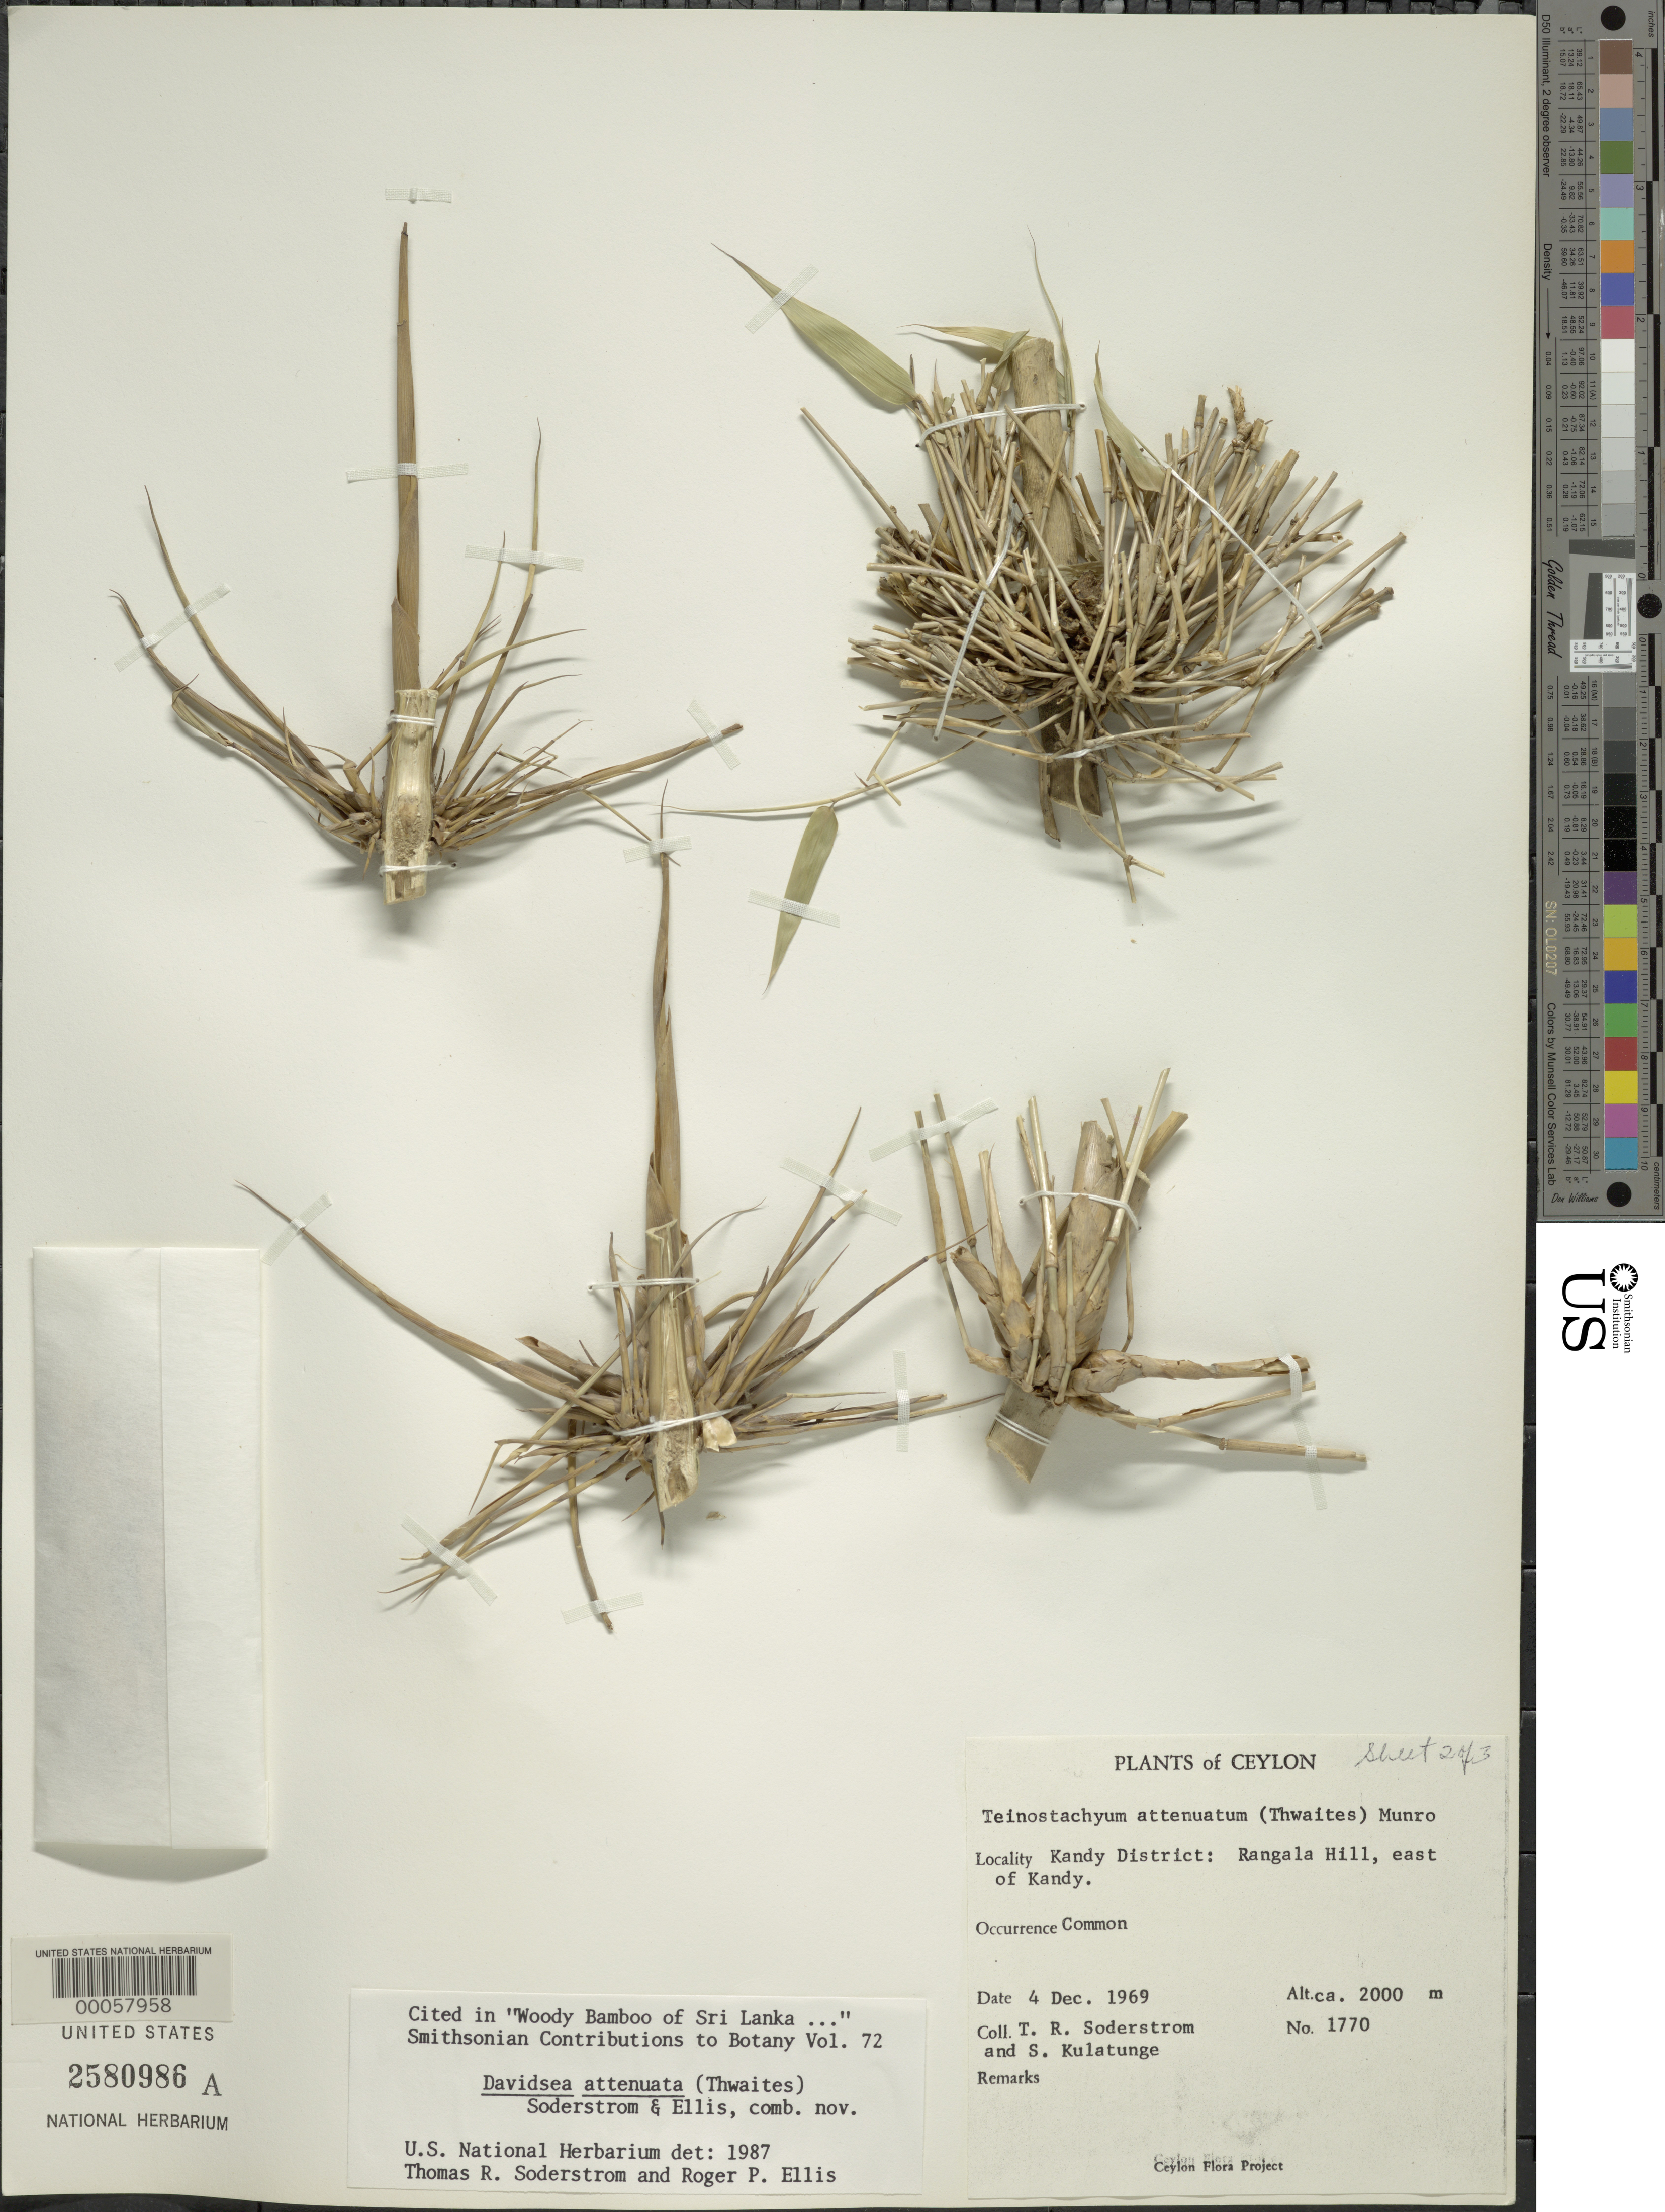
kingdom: Plantae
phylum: Tracheophyta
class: Liliopsida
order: Poales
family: Poaceae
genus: Davidsea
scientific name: Davidsea attenuata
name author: (Thwaites) Soderstr. & R.P. Ellis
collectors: T. R. Soderstrom & S. Kulatunge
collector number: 1770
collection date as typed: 04 Dec 1969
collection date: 1969-12-04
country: Sri Lanka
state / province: Central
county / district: Kandy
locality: Rangala hill, e of kandy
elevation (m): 2000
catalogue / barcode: US 2580986A